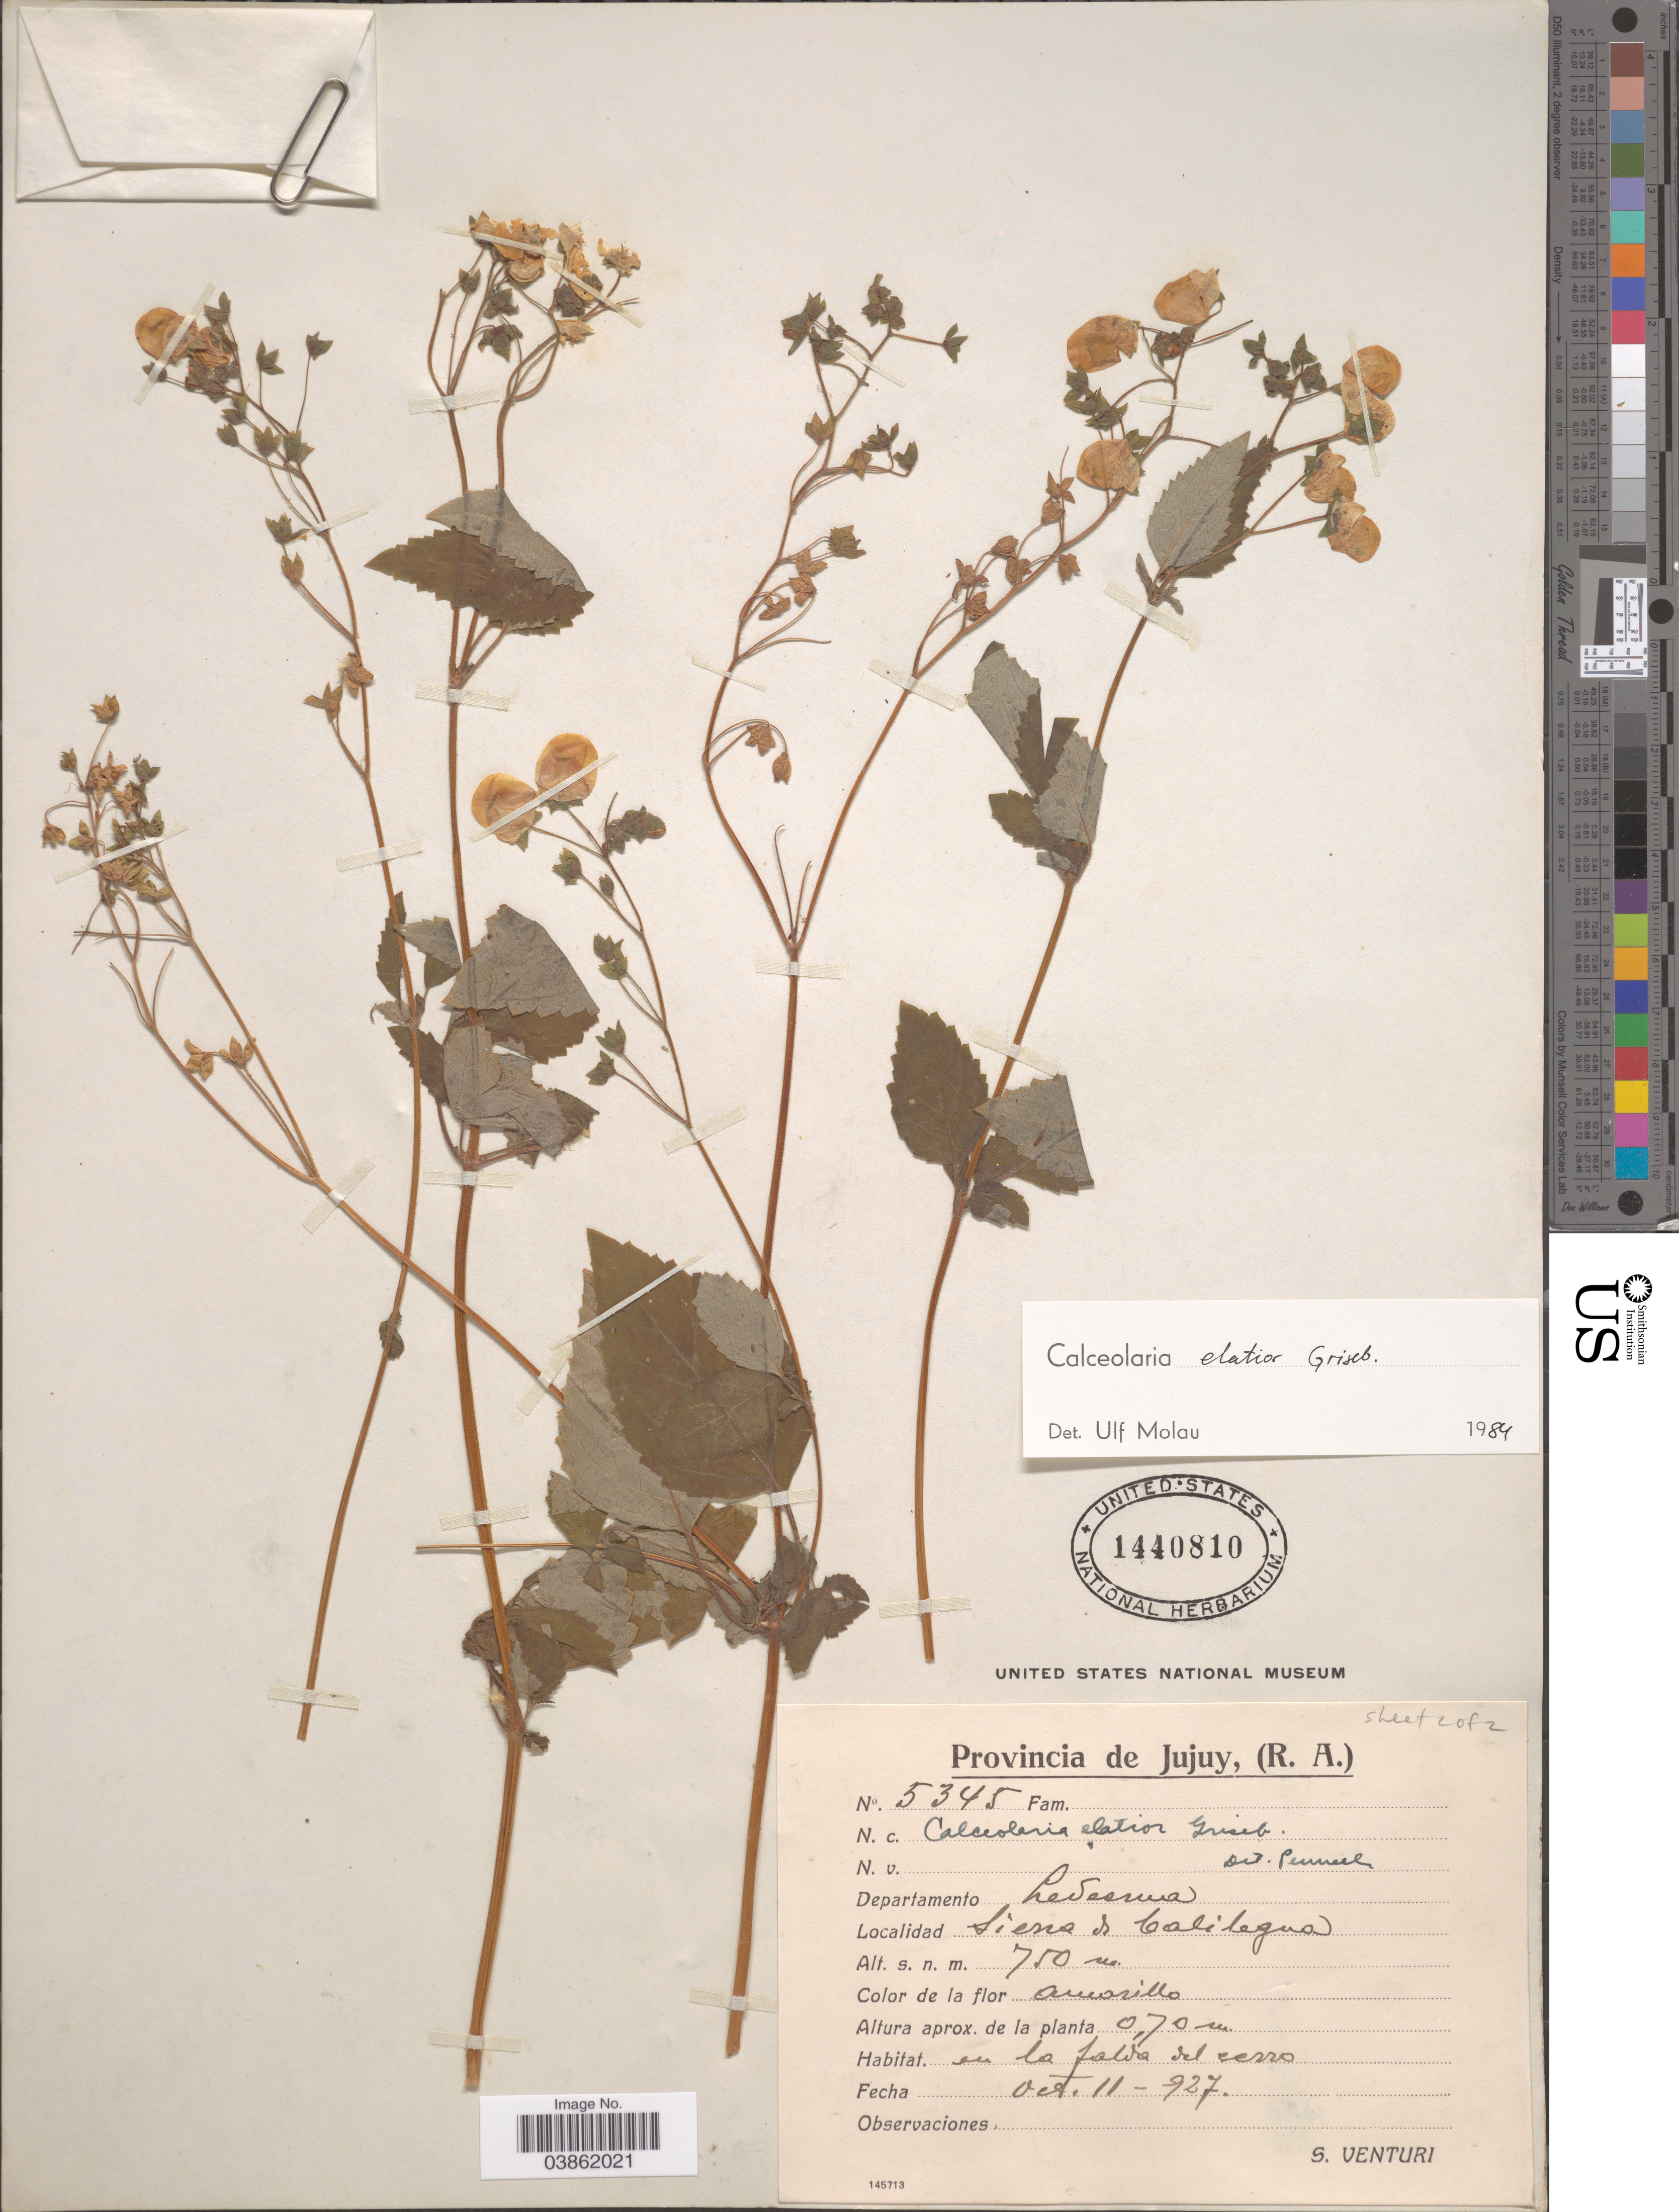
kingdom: Plantae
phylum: Tracheophyta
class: Magnoliopsida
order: Lamiales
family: Calceolariaceae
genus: Calceolaria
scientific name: Calceolaria elatior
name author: Griseb.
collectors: S. Venturi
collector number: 5345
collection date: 1927-10-11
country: Argentina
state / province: Jujuy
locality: Departamento Ledesma. Sierra de Calilegua.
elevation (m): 750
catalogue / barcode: US 1440810